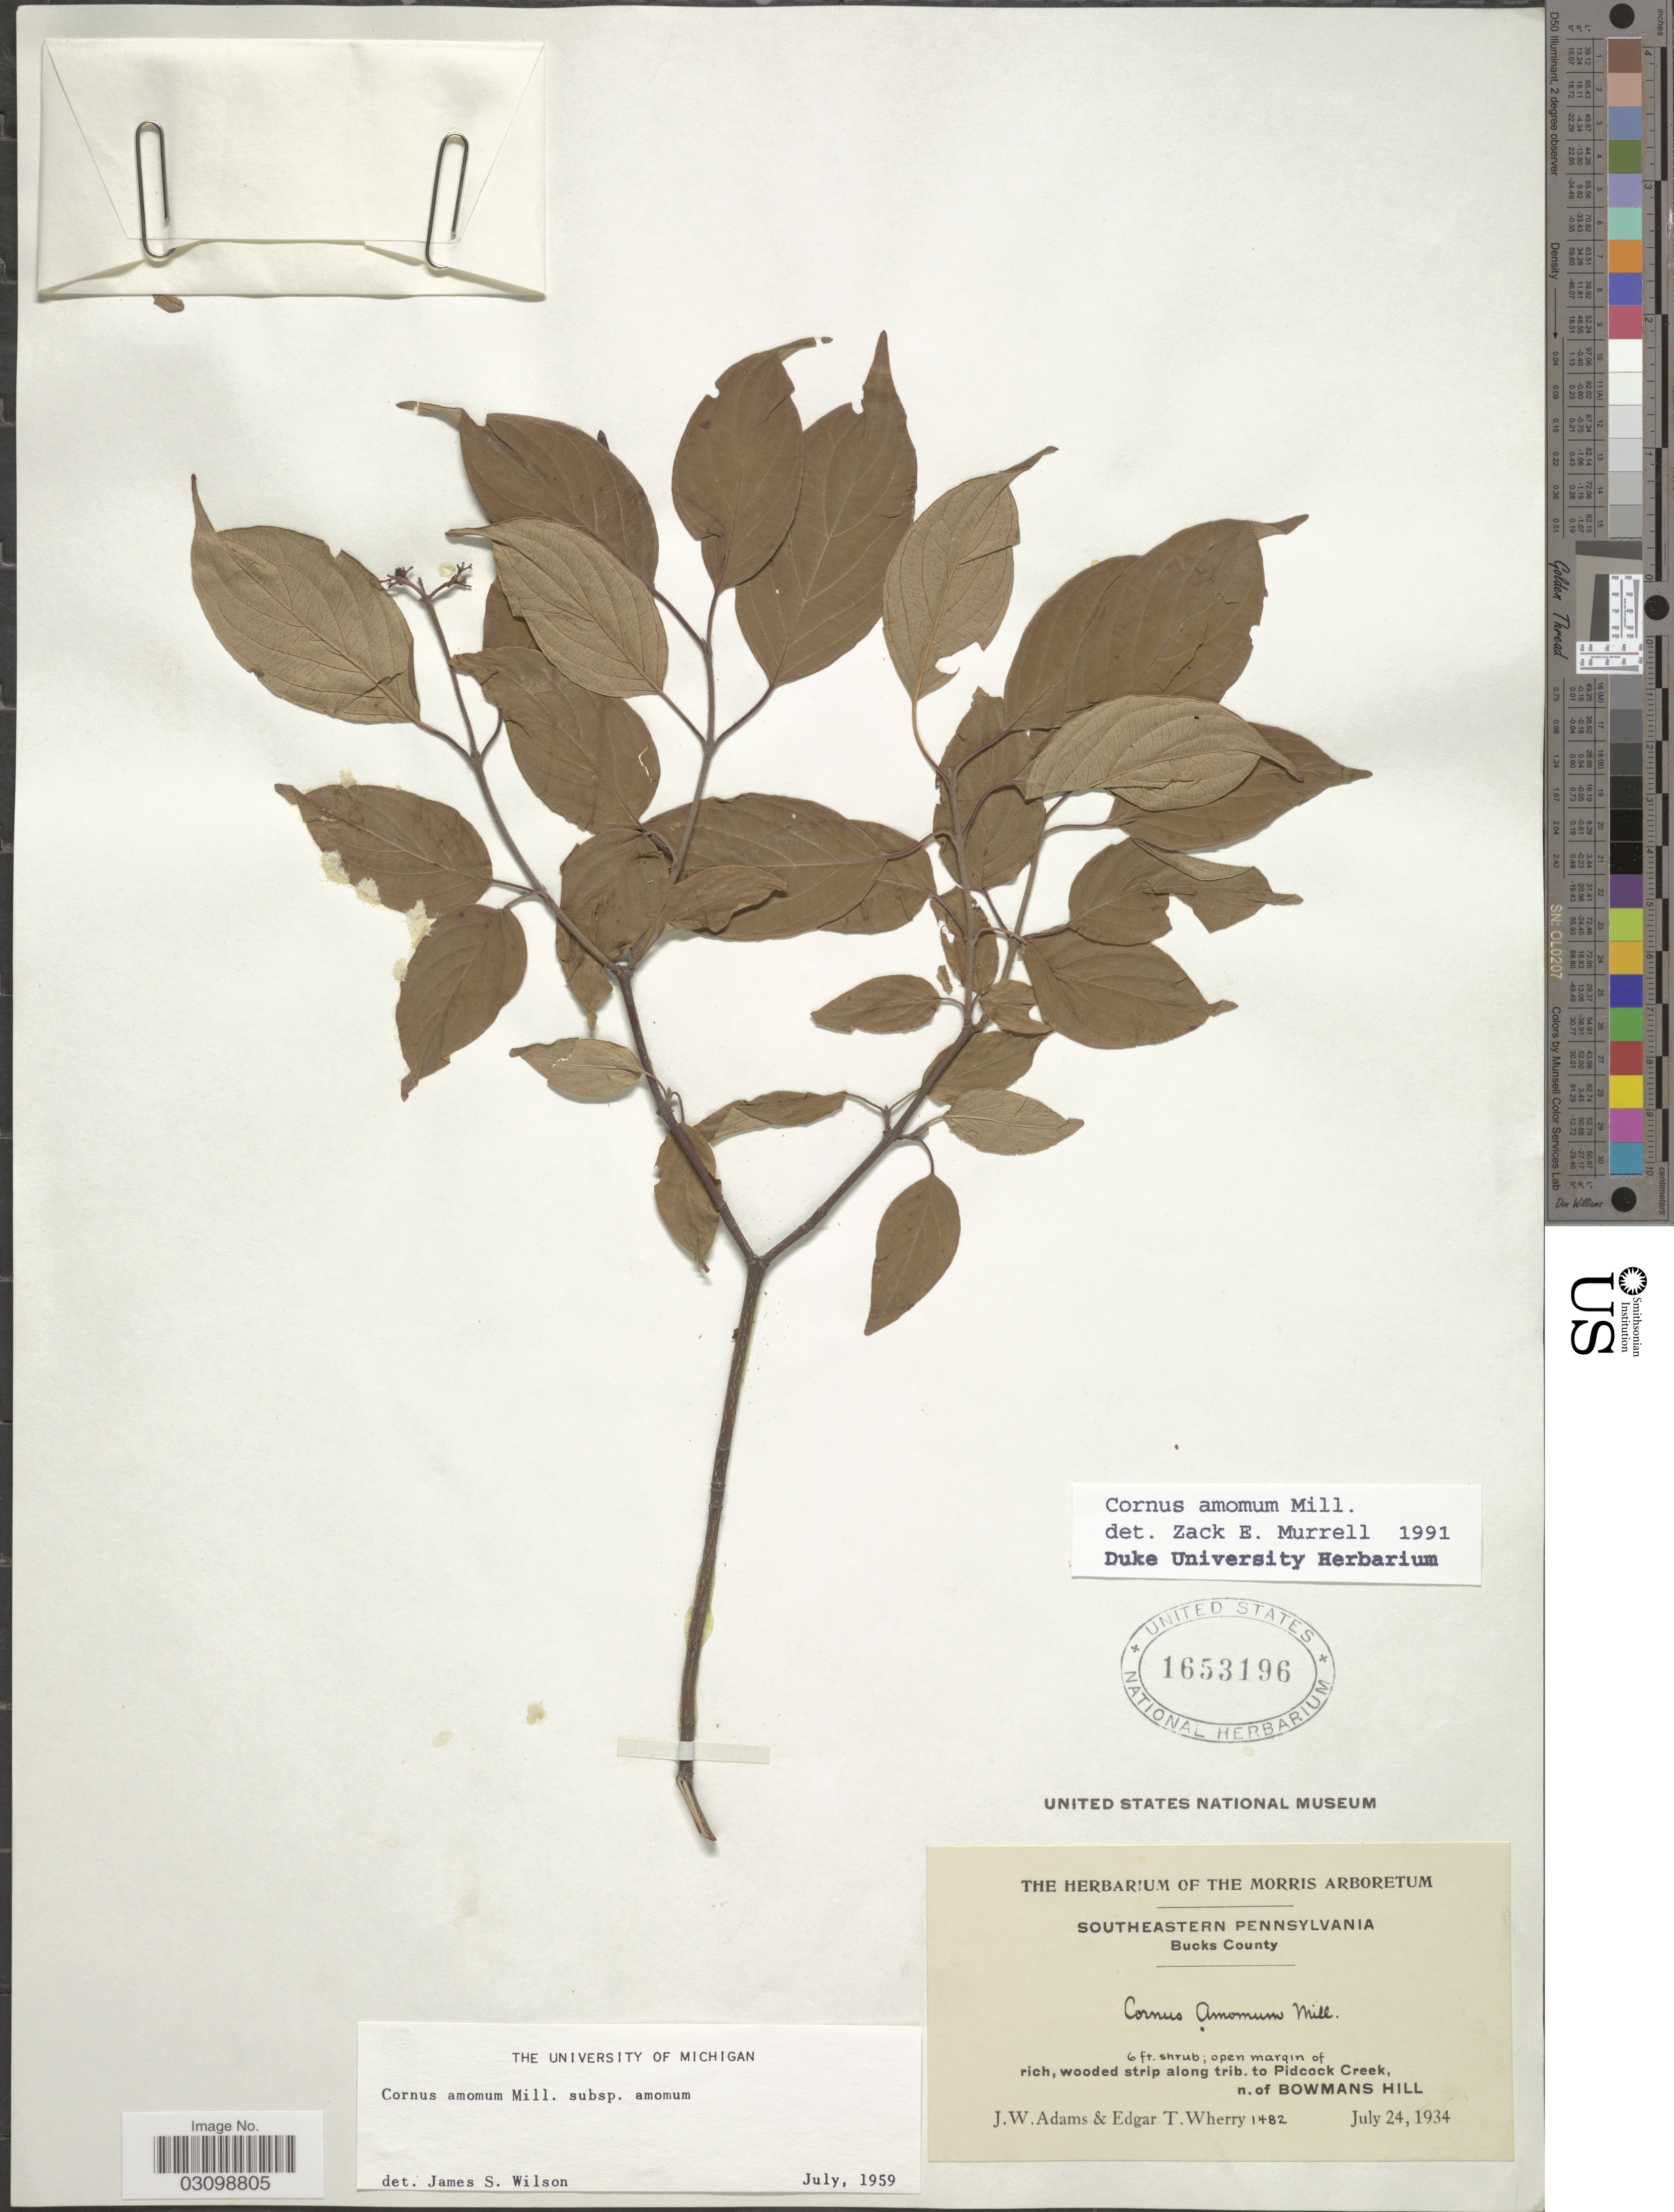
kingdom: Plantae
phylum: Tracheophyta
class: Magnoliopsida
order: Cornales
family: Cornaceae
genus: Cornus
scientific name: Cornus amomum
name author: Mill.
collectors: J. Adams & E. T. Wherry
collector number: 1482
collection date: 1934-07-24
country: United States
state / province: Pennsylvania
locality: Southeastern Pennsylvania. Bucks County. Rich, wooded strip along trib. to Pidcock Creek, n. of Bowmans Hill.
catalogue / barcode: US 1653196